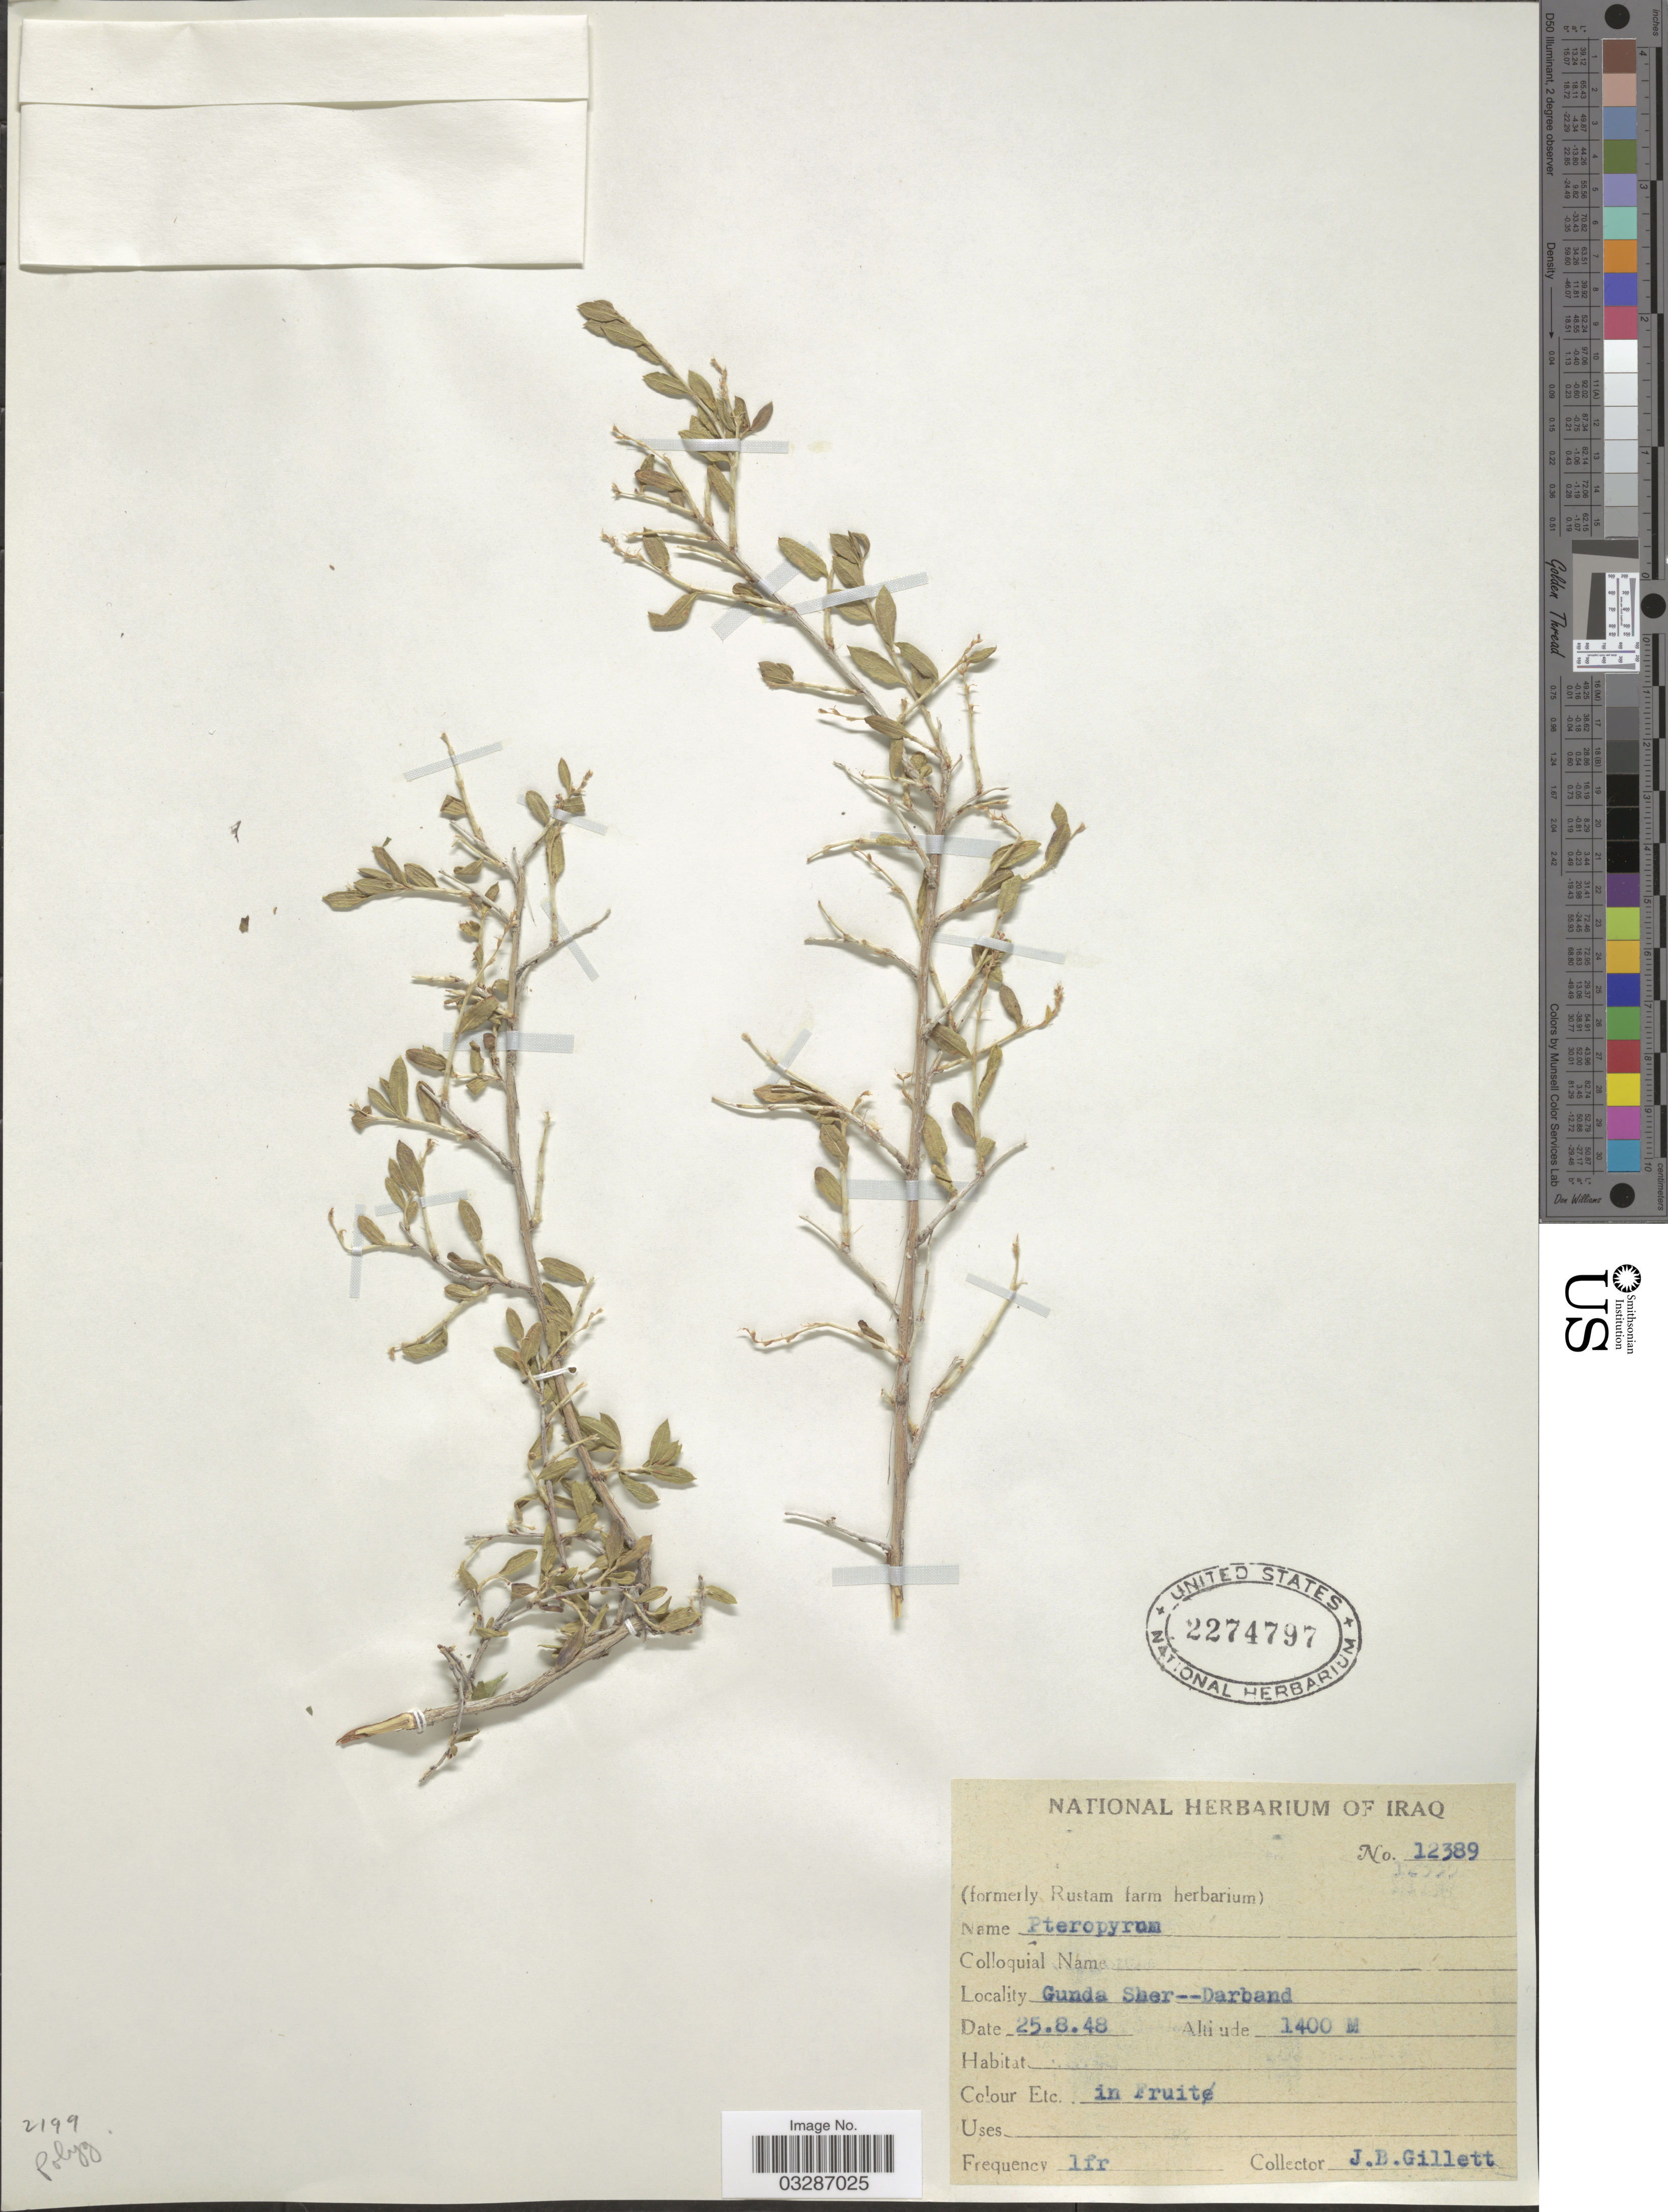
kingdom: Plantae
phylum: Tracheophyta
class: Magnoliopsida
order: Caryophyllales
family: Polygonaceae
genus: Pteropyrum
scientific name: Pteropyrum sp.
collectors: J. B. Gillett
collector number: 12389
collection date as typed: Transcribed d/m/y: 25/8/48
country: Iraq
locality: Gunda Sher -- Darband.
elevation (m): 1400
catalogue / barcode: US 2274797